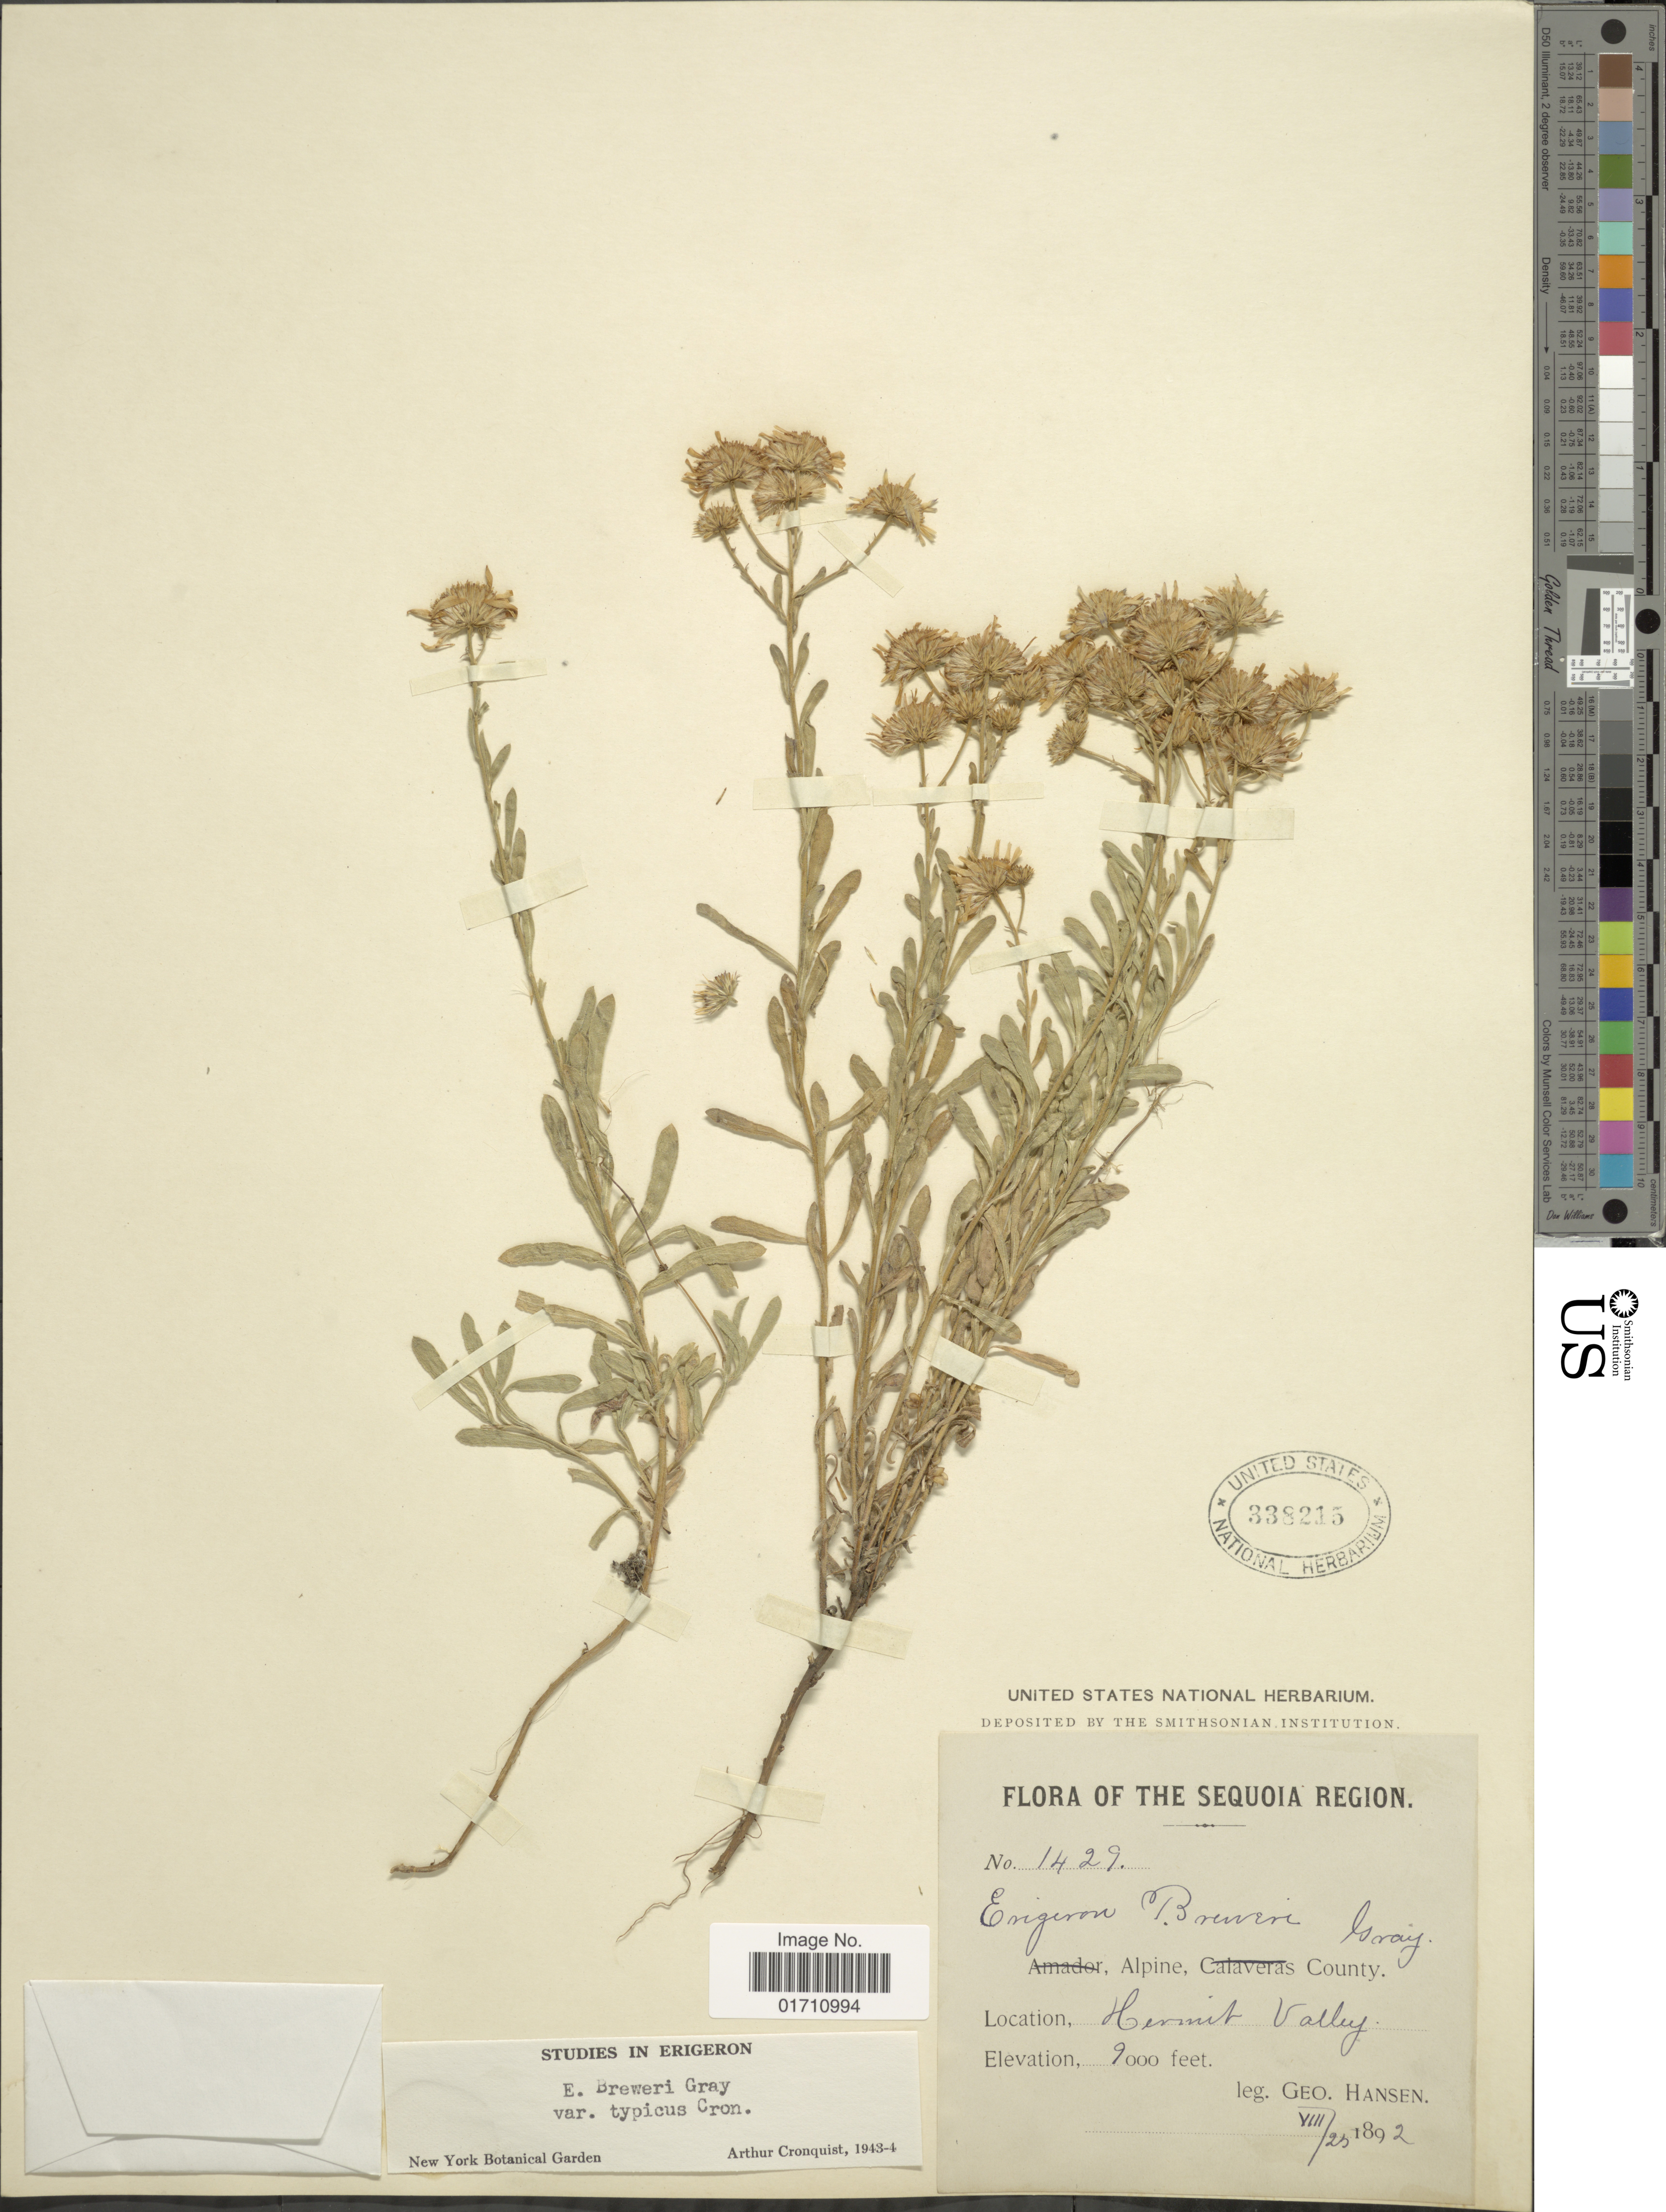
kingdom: Plantae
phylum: Tracheophyta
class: Magnoliopsida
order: Asterales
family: Asteraceae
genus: Erigeron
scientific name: Erigeron breweri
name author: A. Gray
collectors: G. Hansen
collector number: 1427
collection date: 1892-08-25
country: United States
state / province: California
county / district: Alpine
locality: The Sequoia Region, Alpine County, Hermit Valley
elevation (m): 2743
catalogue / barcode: US 338215